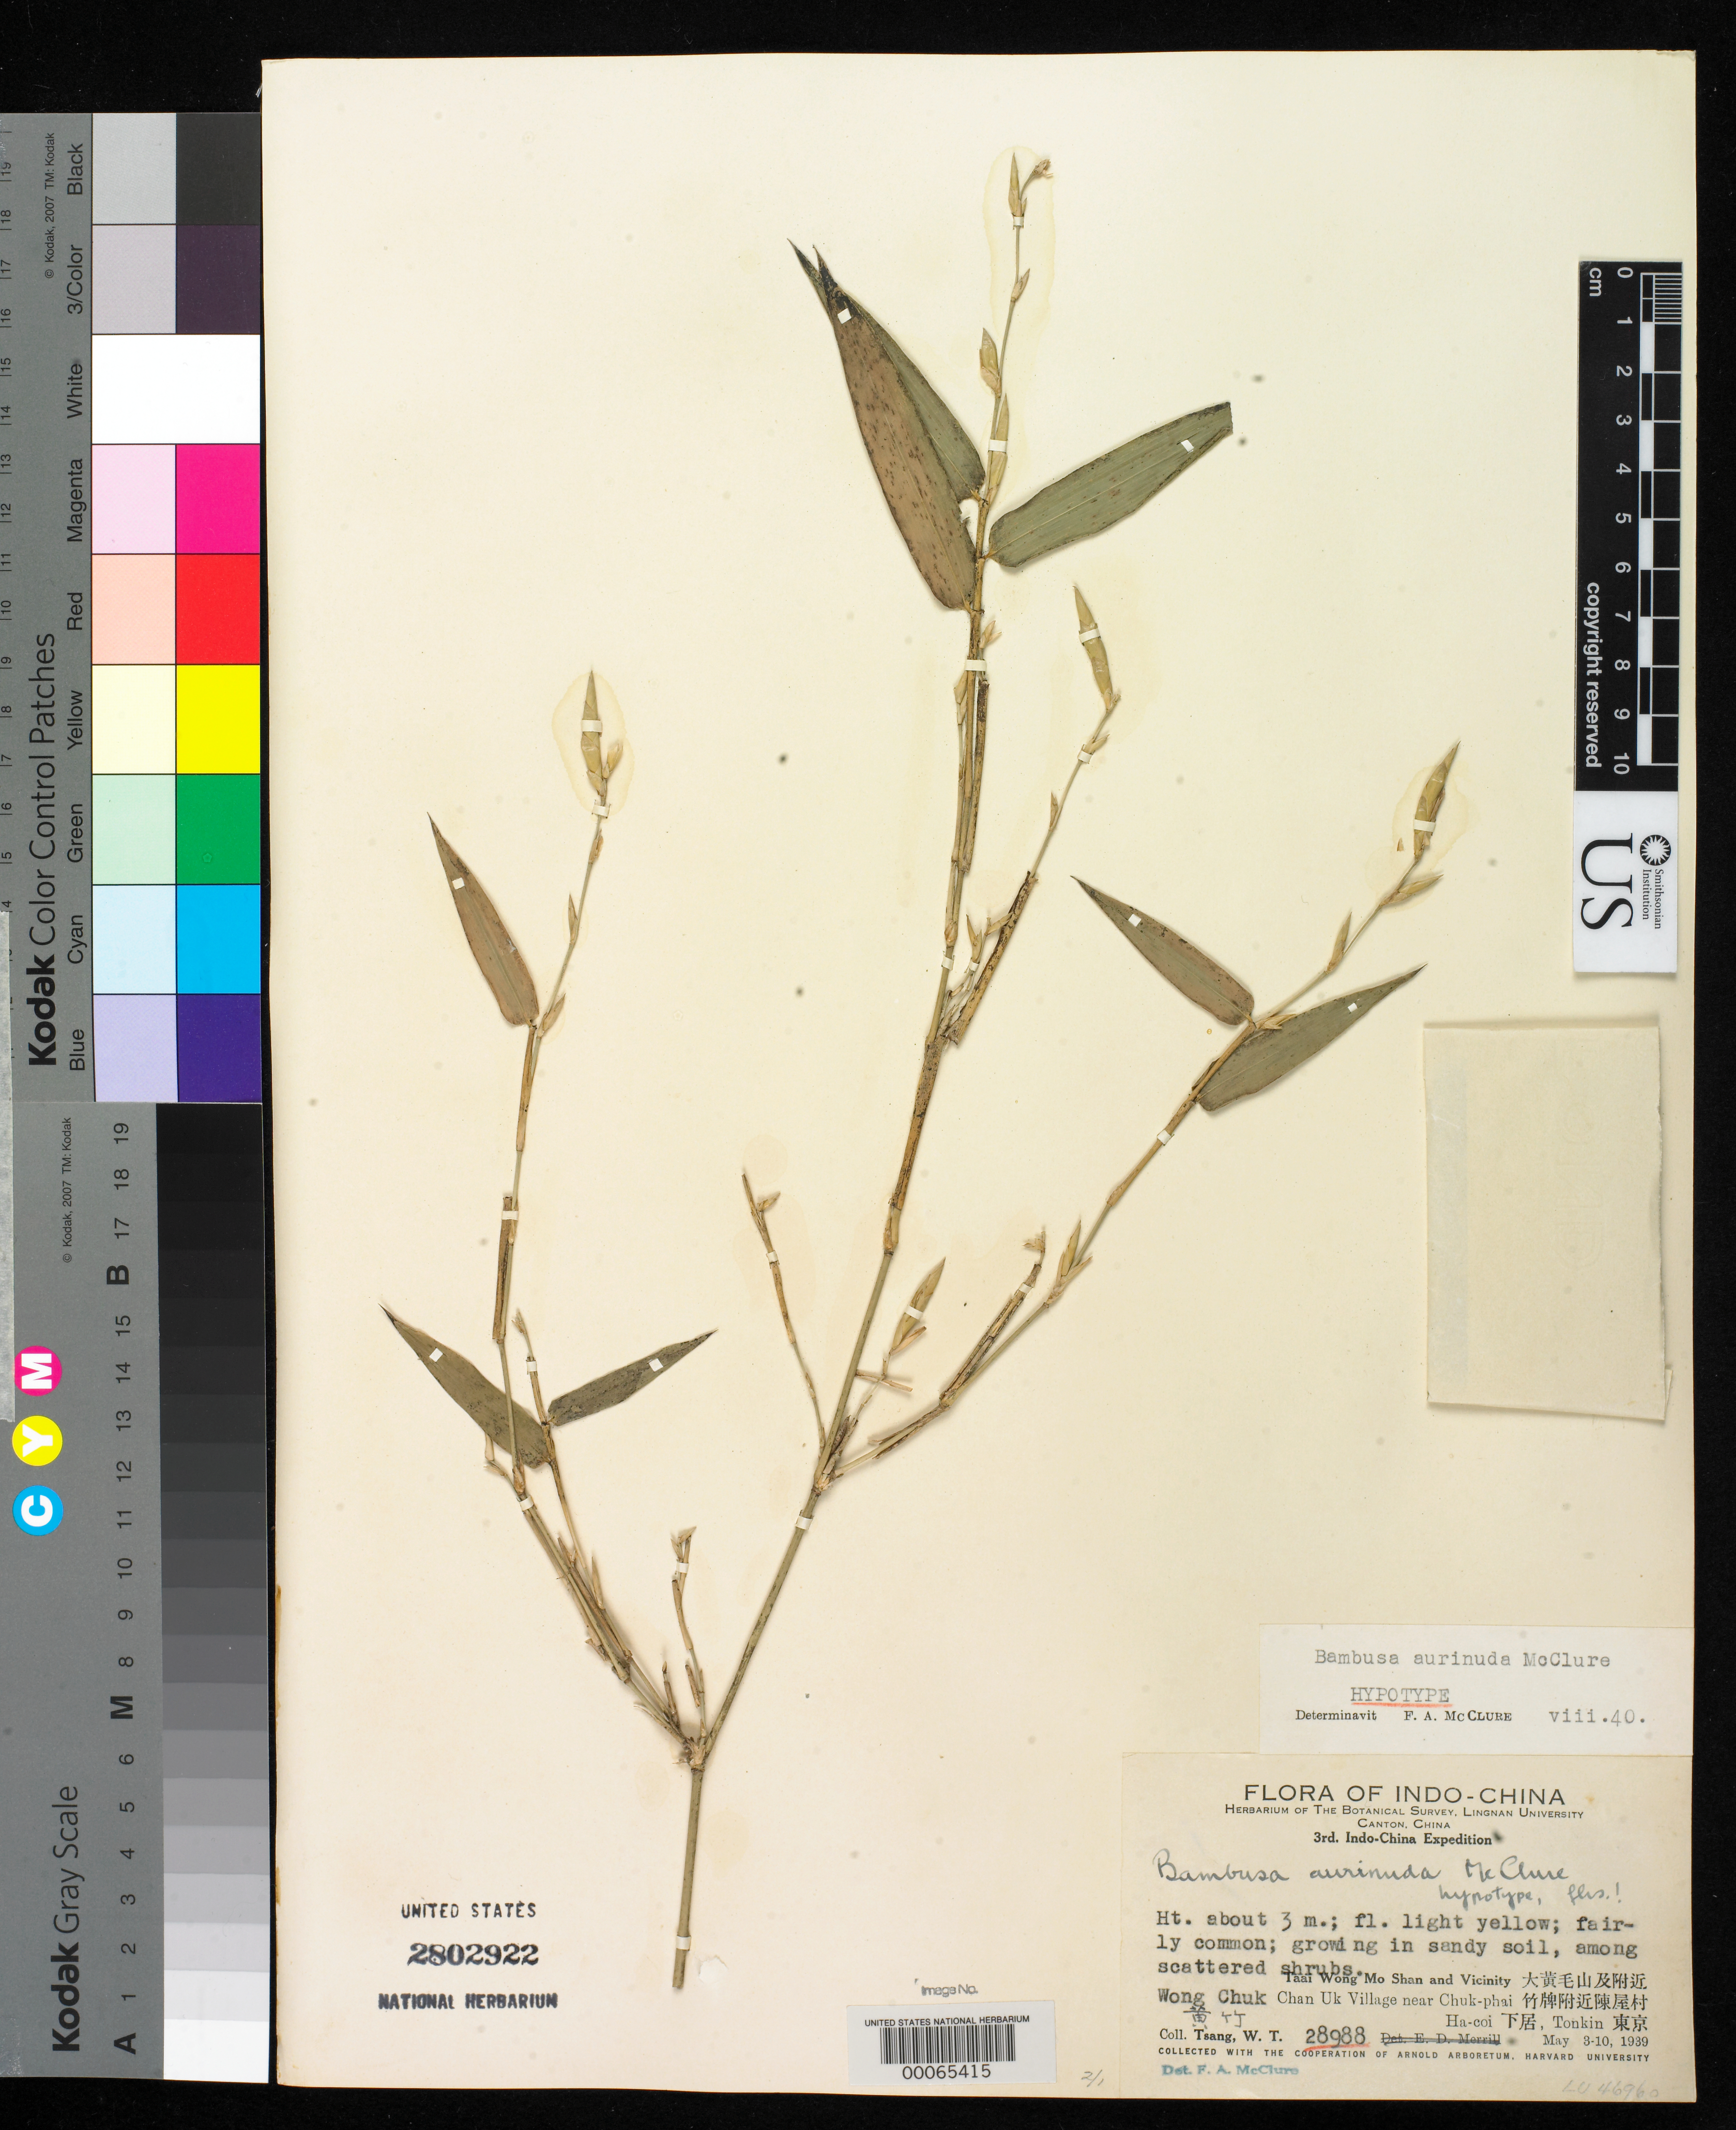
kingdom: Plantae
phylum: Tracheophyta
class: Liliopsida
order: Poales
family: Poaceae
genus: Bambusa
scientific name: Bambusa aurinuda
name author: McClure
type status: Paratype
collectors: W. T. Tsang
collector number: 28988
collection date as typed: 03 May 1939 to 10 May 1939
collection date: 1939-05-03/1939-05-10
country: Vietnam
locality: Chan Uk village near Chuk-phai.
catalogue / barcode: US 2802922